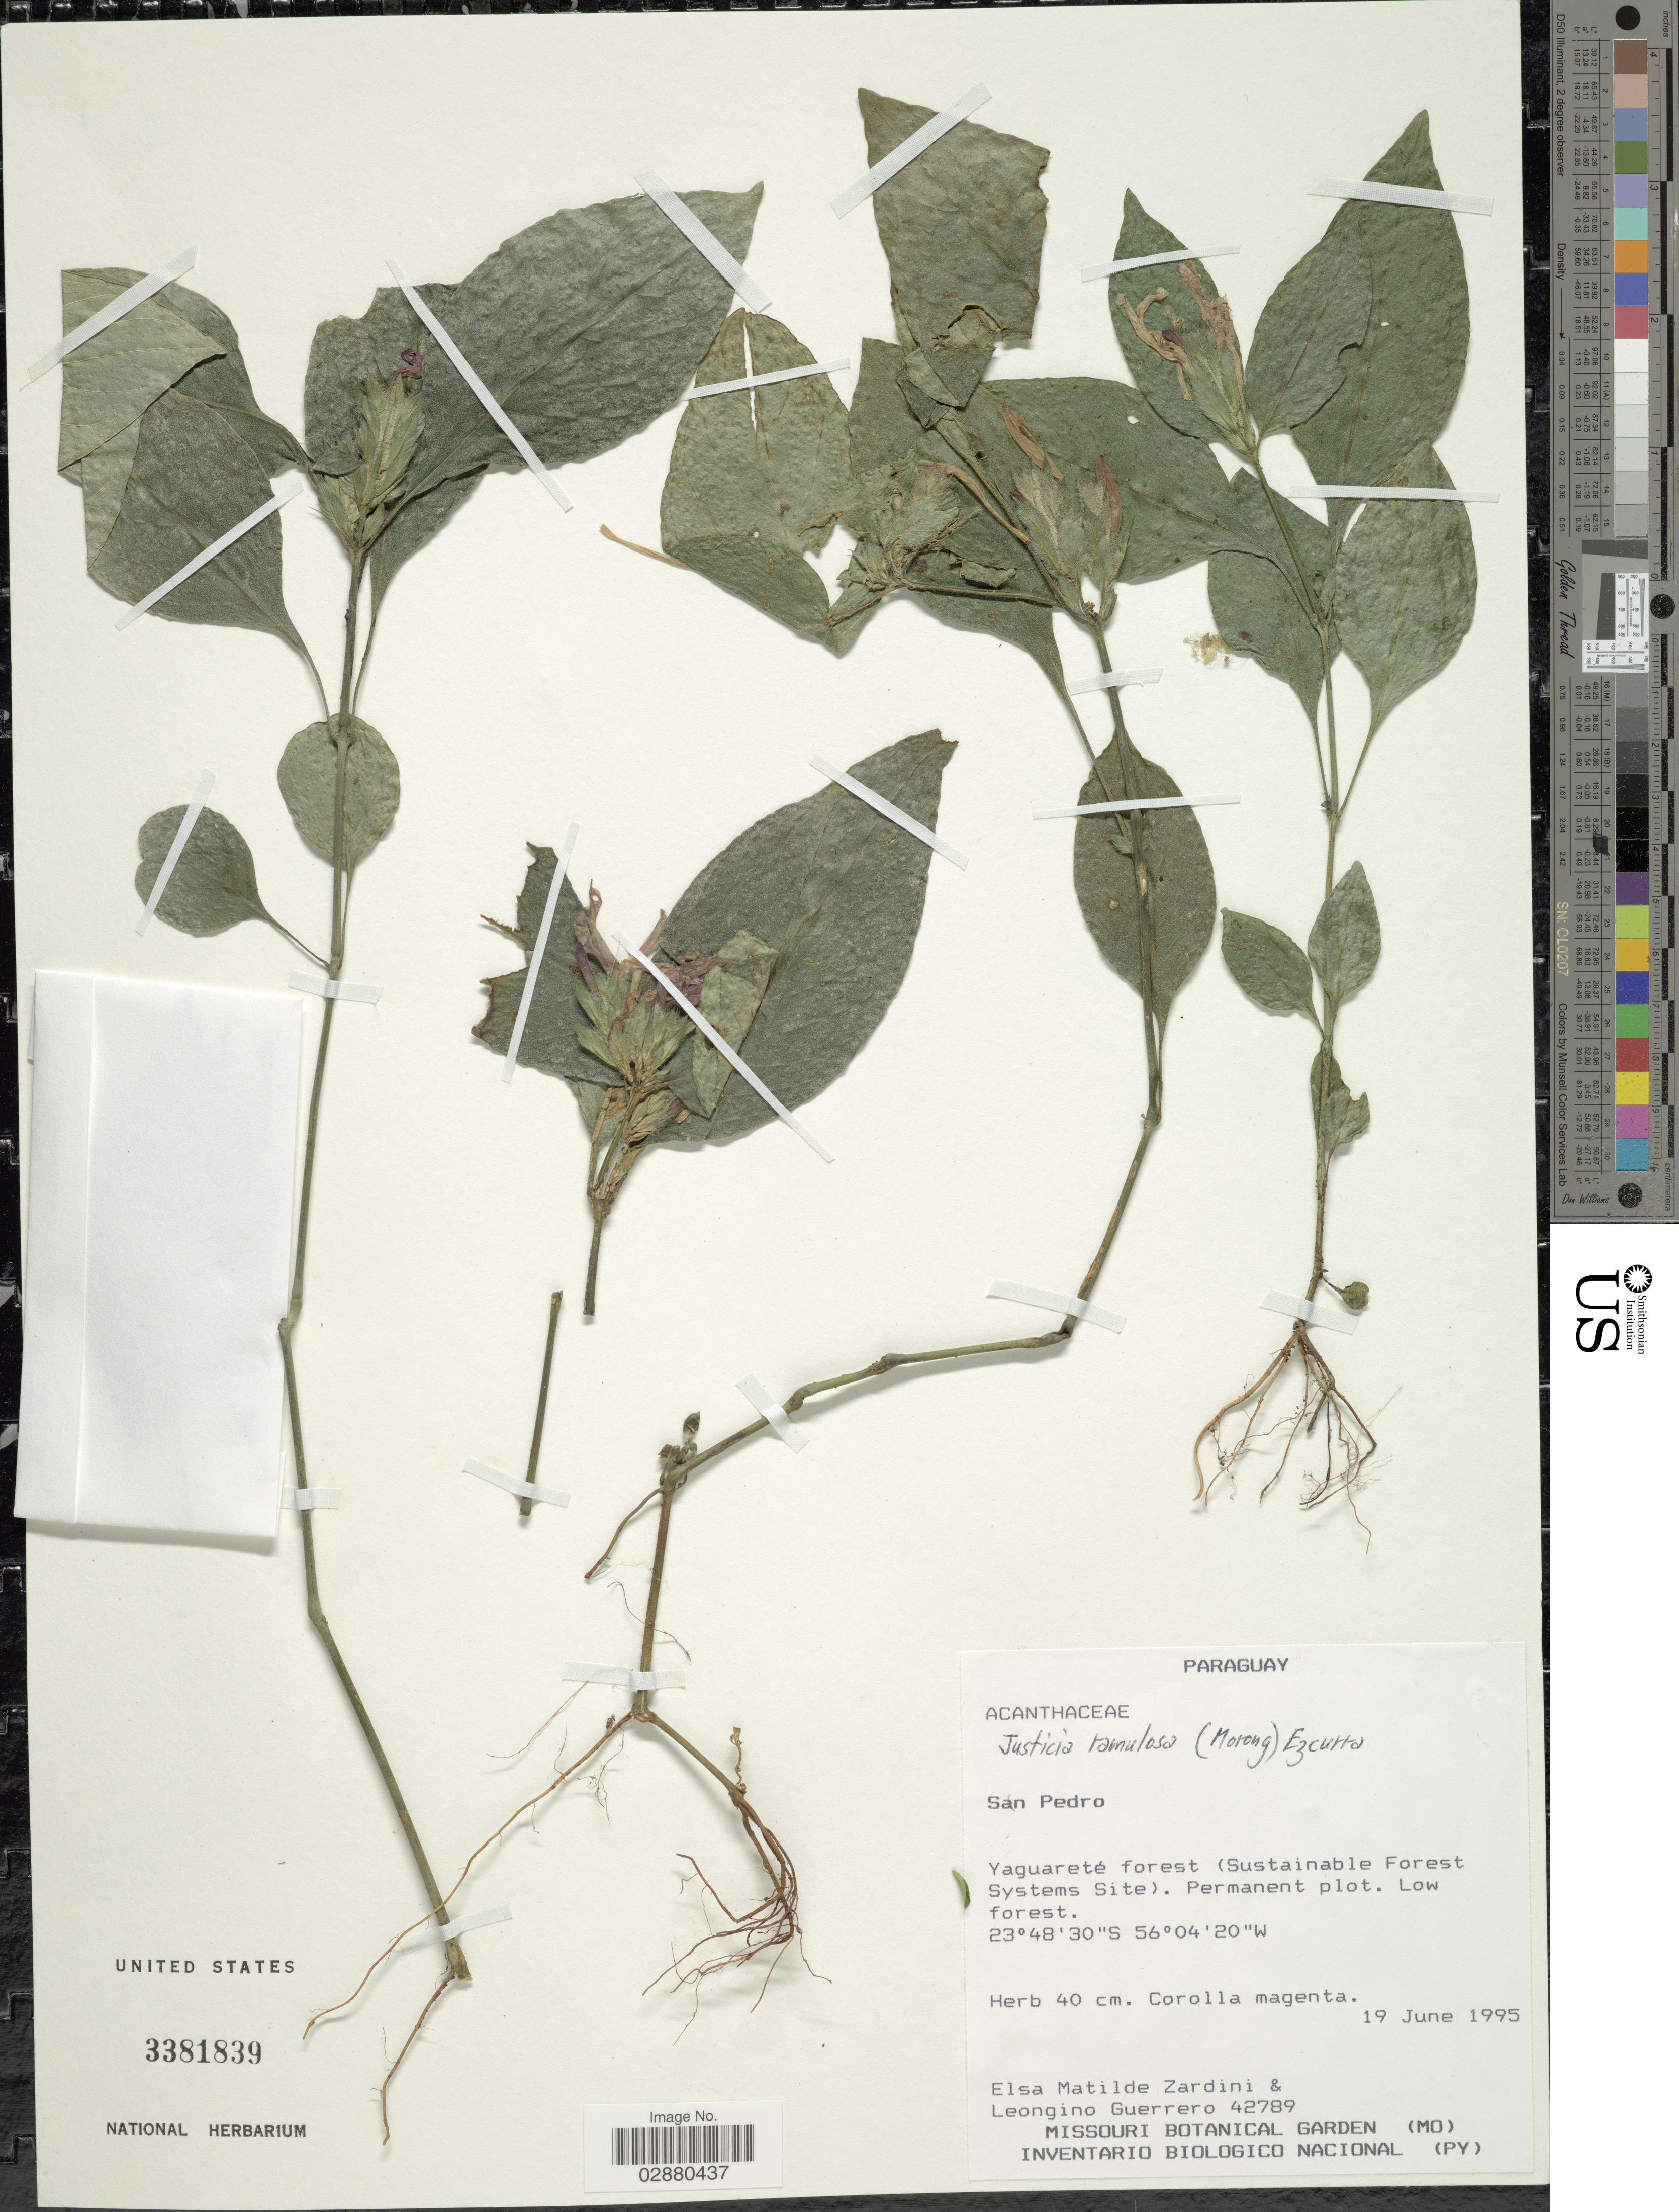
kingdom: Plantae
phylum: Tracheophyta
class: Magnoliopsida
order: Lamiales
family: Acanthaceae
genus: Justicia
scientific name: Justicia ramulosa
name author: (Morong) C. Ezcurra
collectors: E. M. Zardini & L. Guerrero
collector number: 42789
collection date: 1995-06-19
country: Paraguay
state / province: San Pedro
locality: Yaguaraté forest (Sustainable Forest Systems Site).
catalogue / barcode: US 3381839